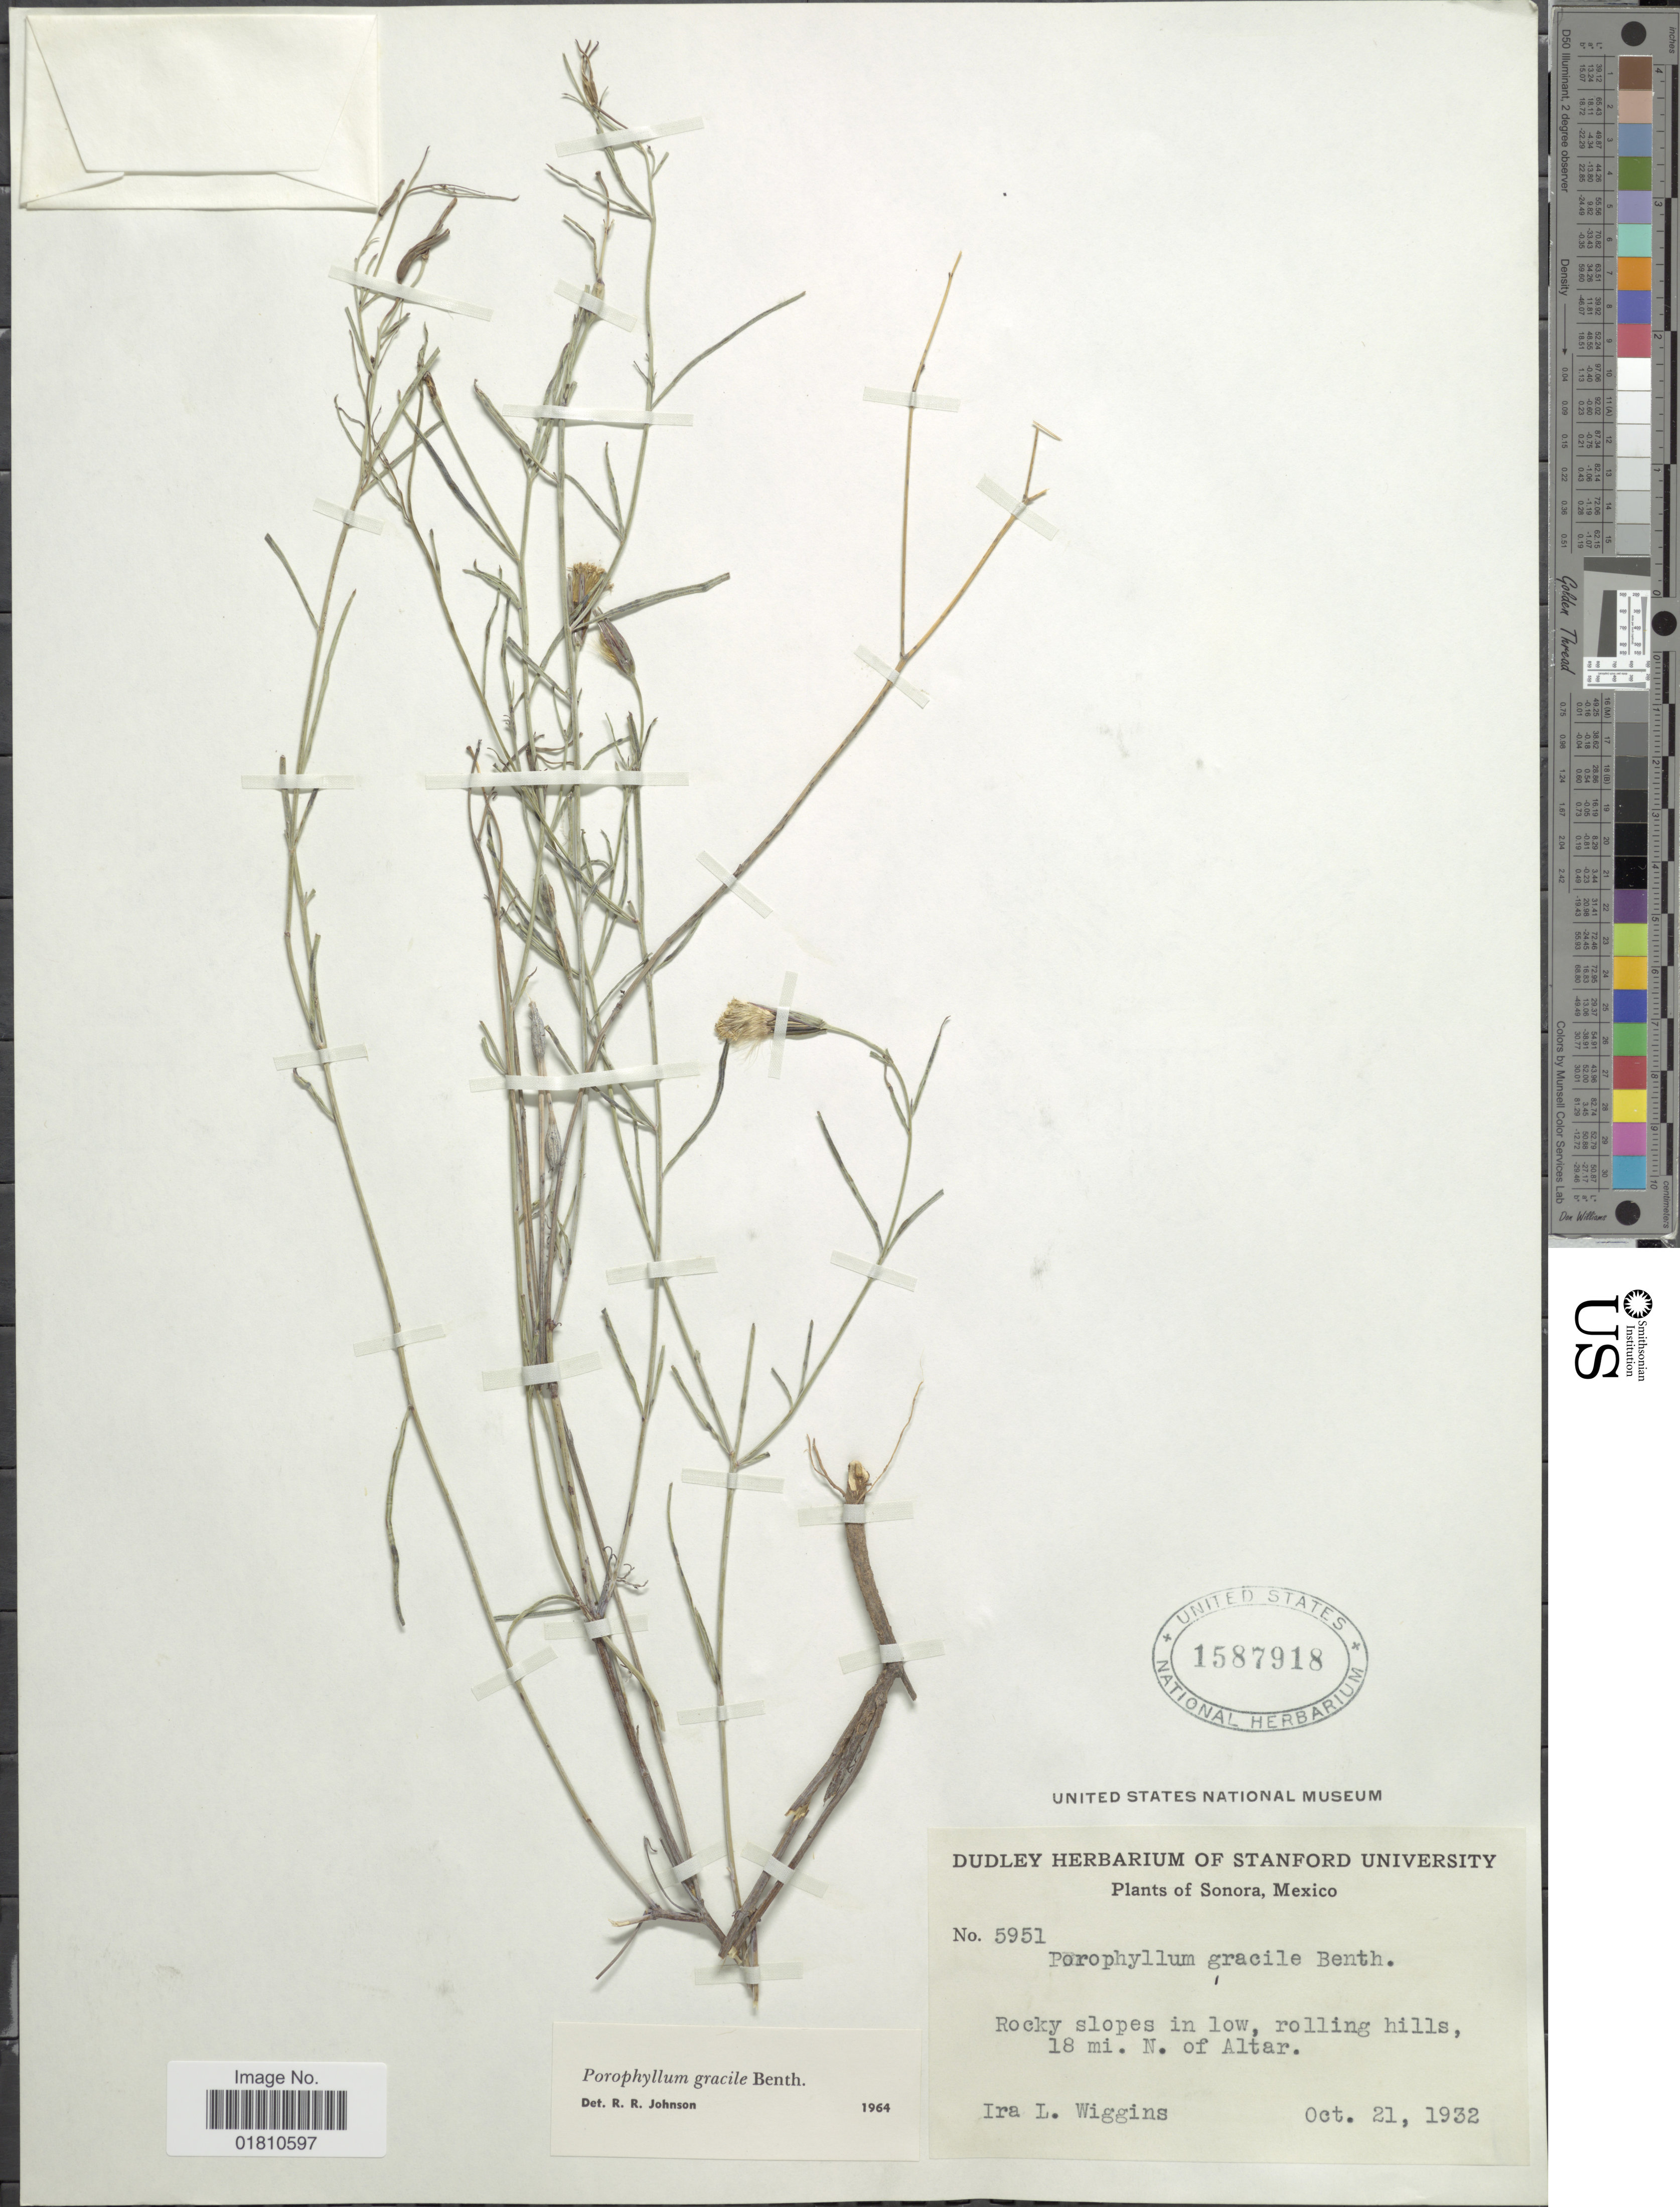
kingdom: Plantae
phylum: Tracheophyta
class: Magnoliopsida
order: Asterales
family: Asteraceae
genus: Porophyllum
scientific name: Porophyllum gracile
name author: Benth.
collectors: I. L. Wiggins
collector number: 5951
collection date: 1932-10-21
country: Mexico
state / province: Sonora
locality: Rocky slopes in low, rolling hills, 18 mi. N. of Altar.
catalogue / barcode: US 1587918